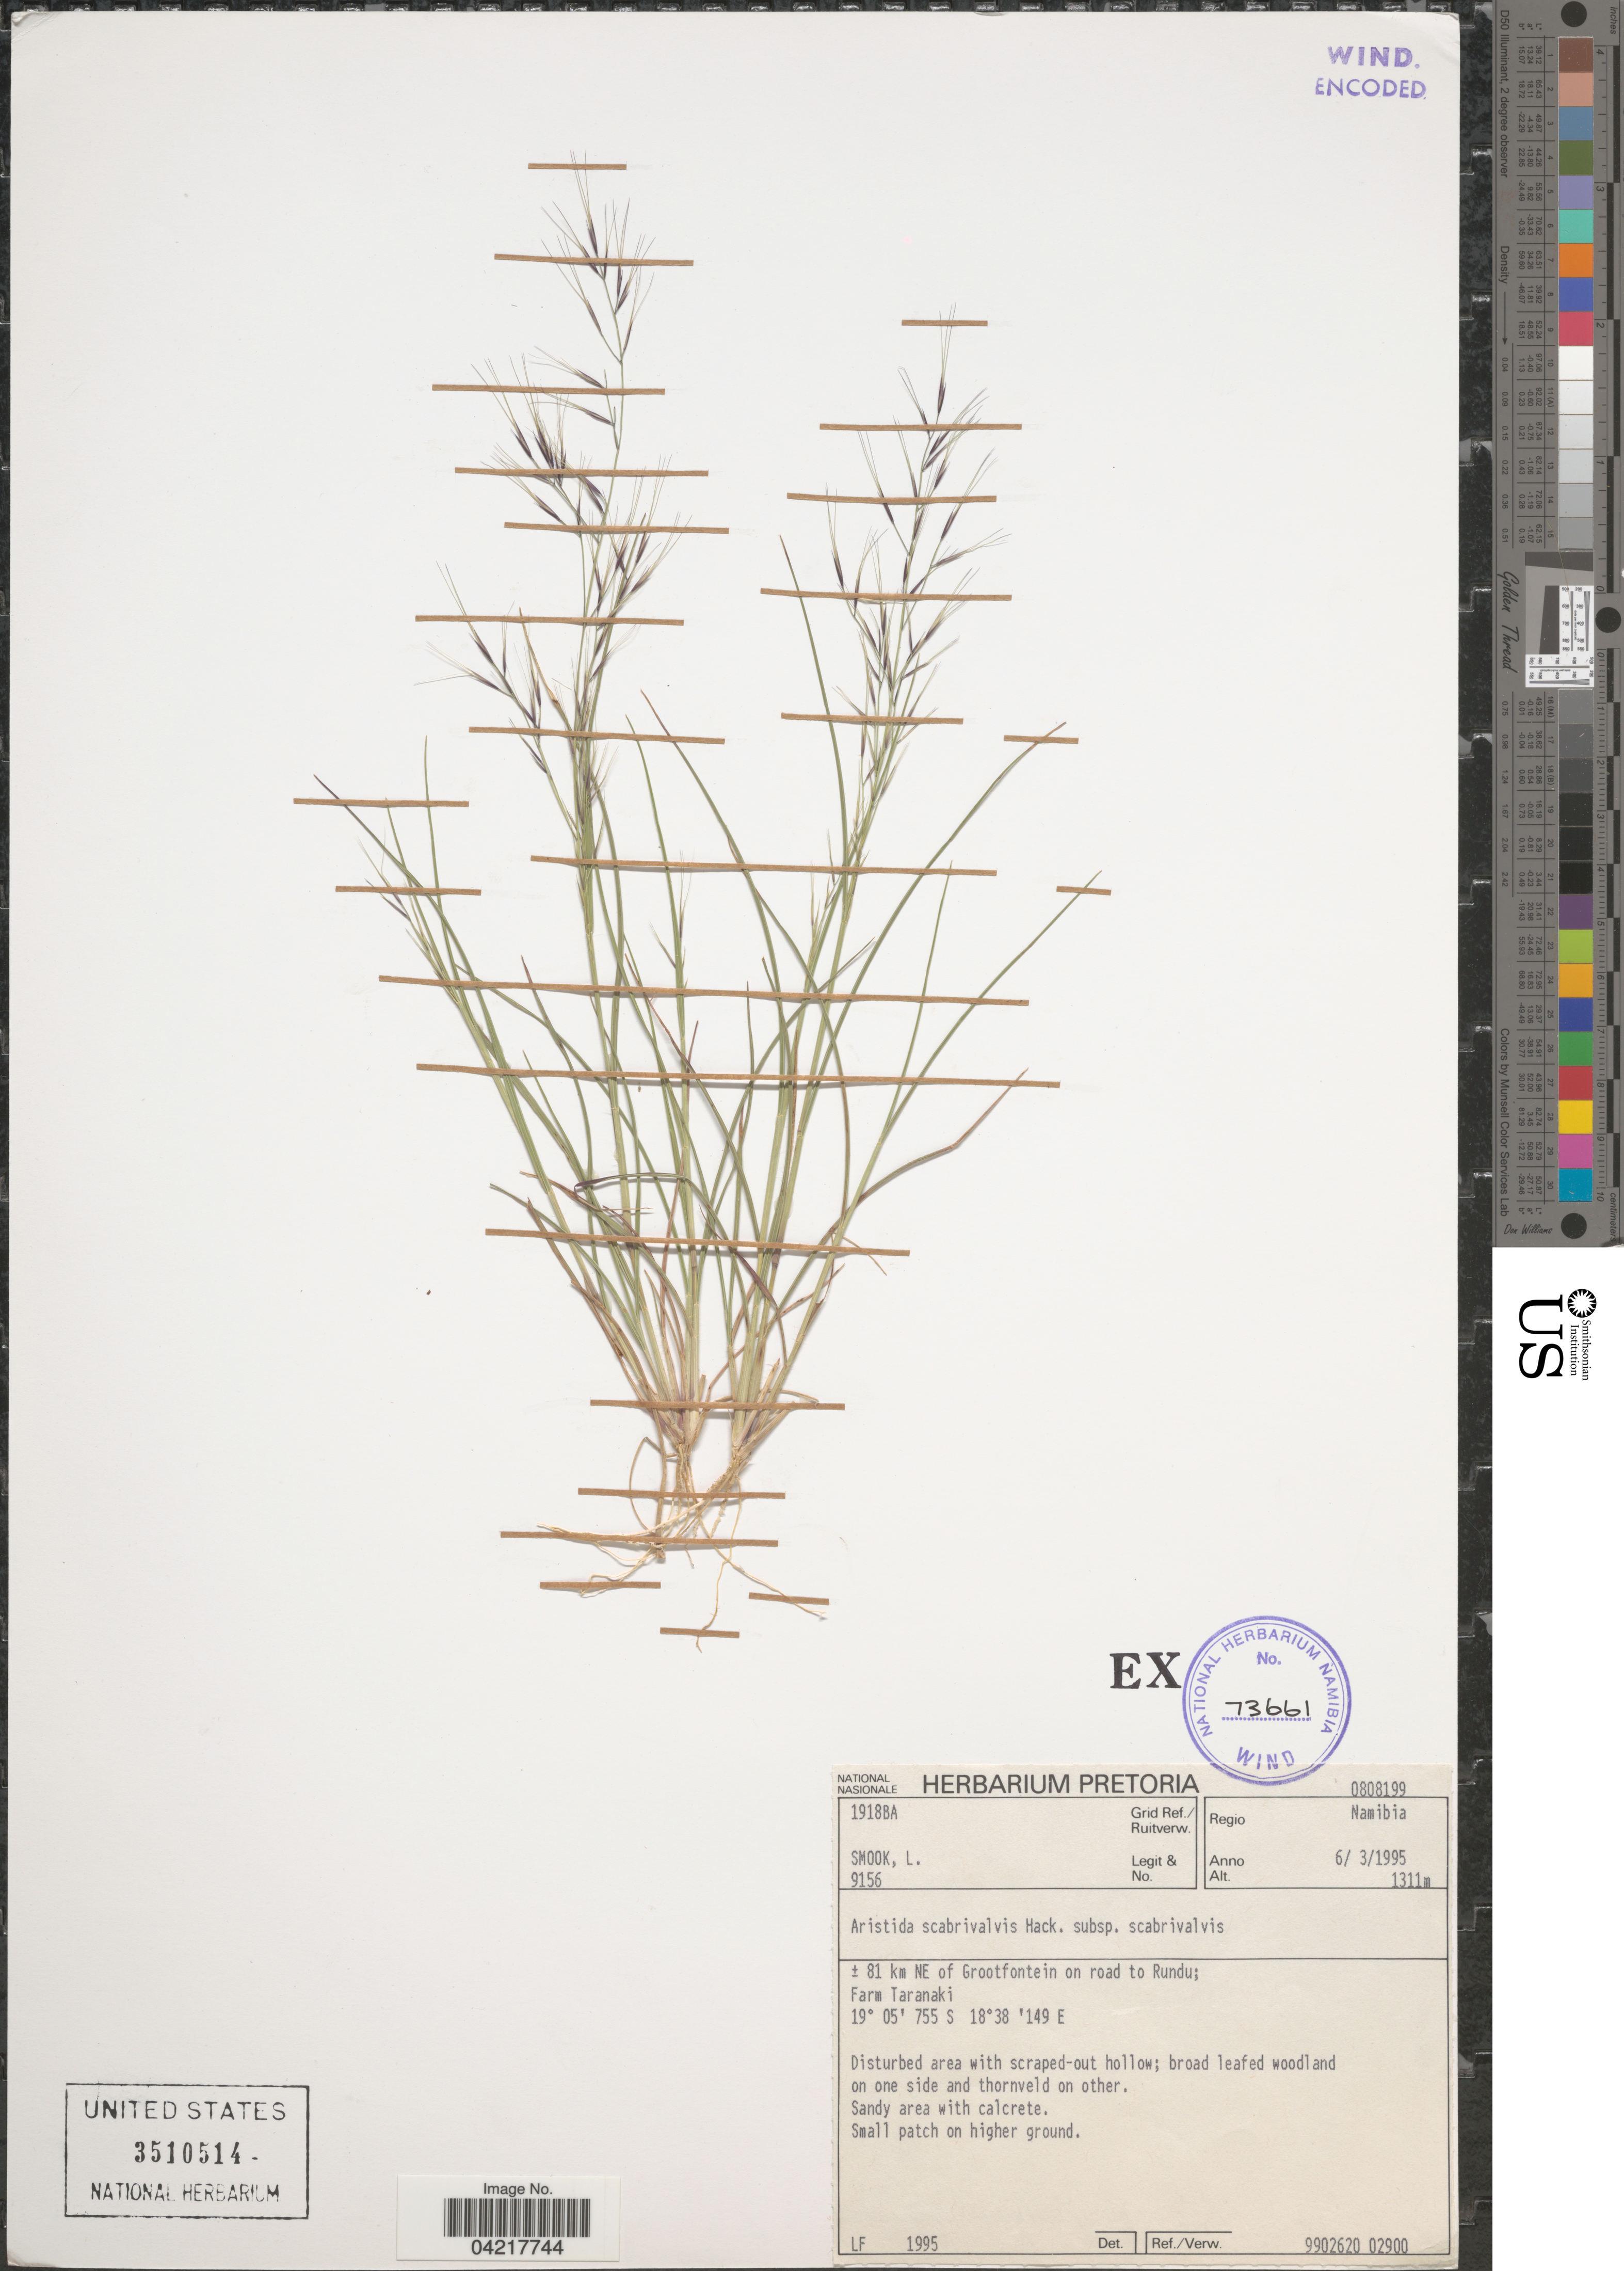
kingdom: Plantae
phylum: Tracheophyta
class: Liliopsida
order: Poales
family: Poaceae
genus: Aristida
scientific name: Aristida scabrivalvis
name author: Hack.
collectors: L. Smook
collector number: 9156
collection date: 1995-03-06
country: Namibia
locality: Grid Ref./ Ruitverw. 1918BA. Regio Namibia. ± 81 km NE of Grootfontein on road to Rundu; Farm Taranaki.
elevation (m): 1311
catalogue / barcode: US 3510514